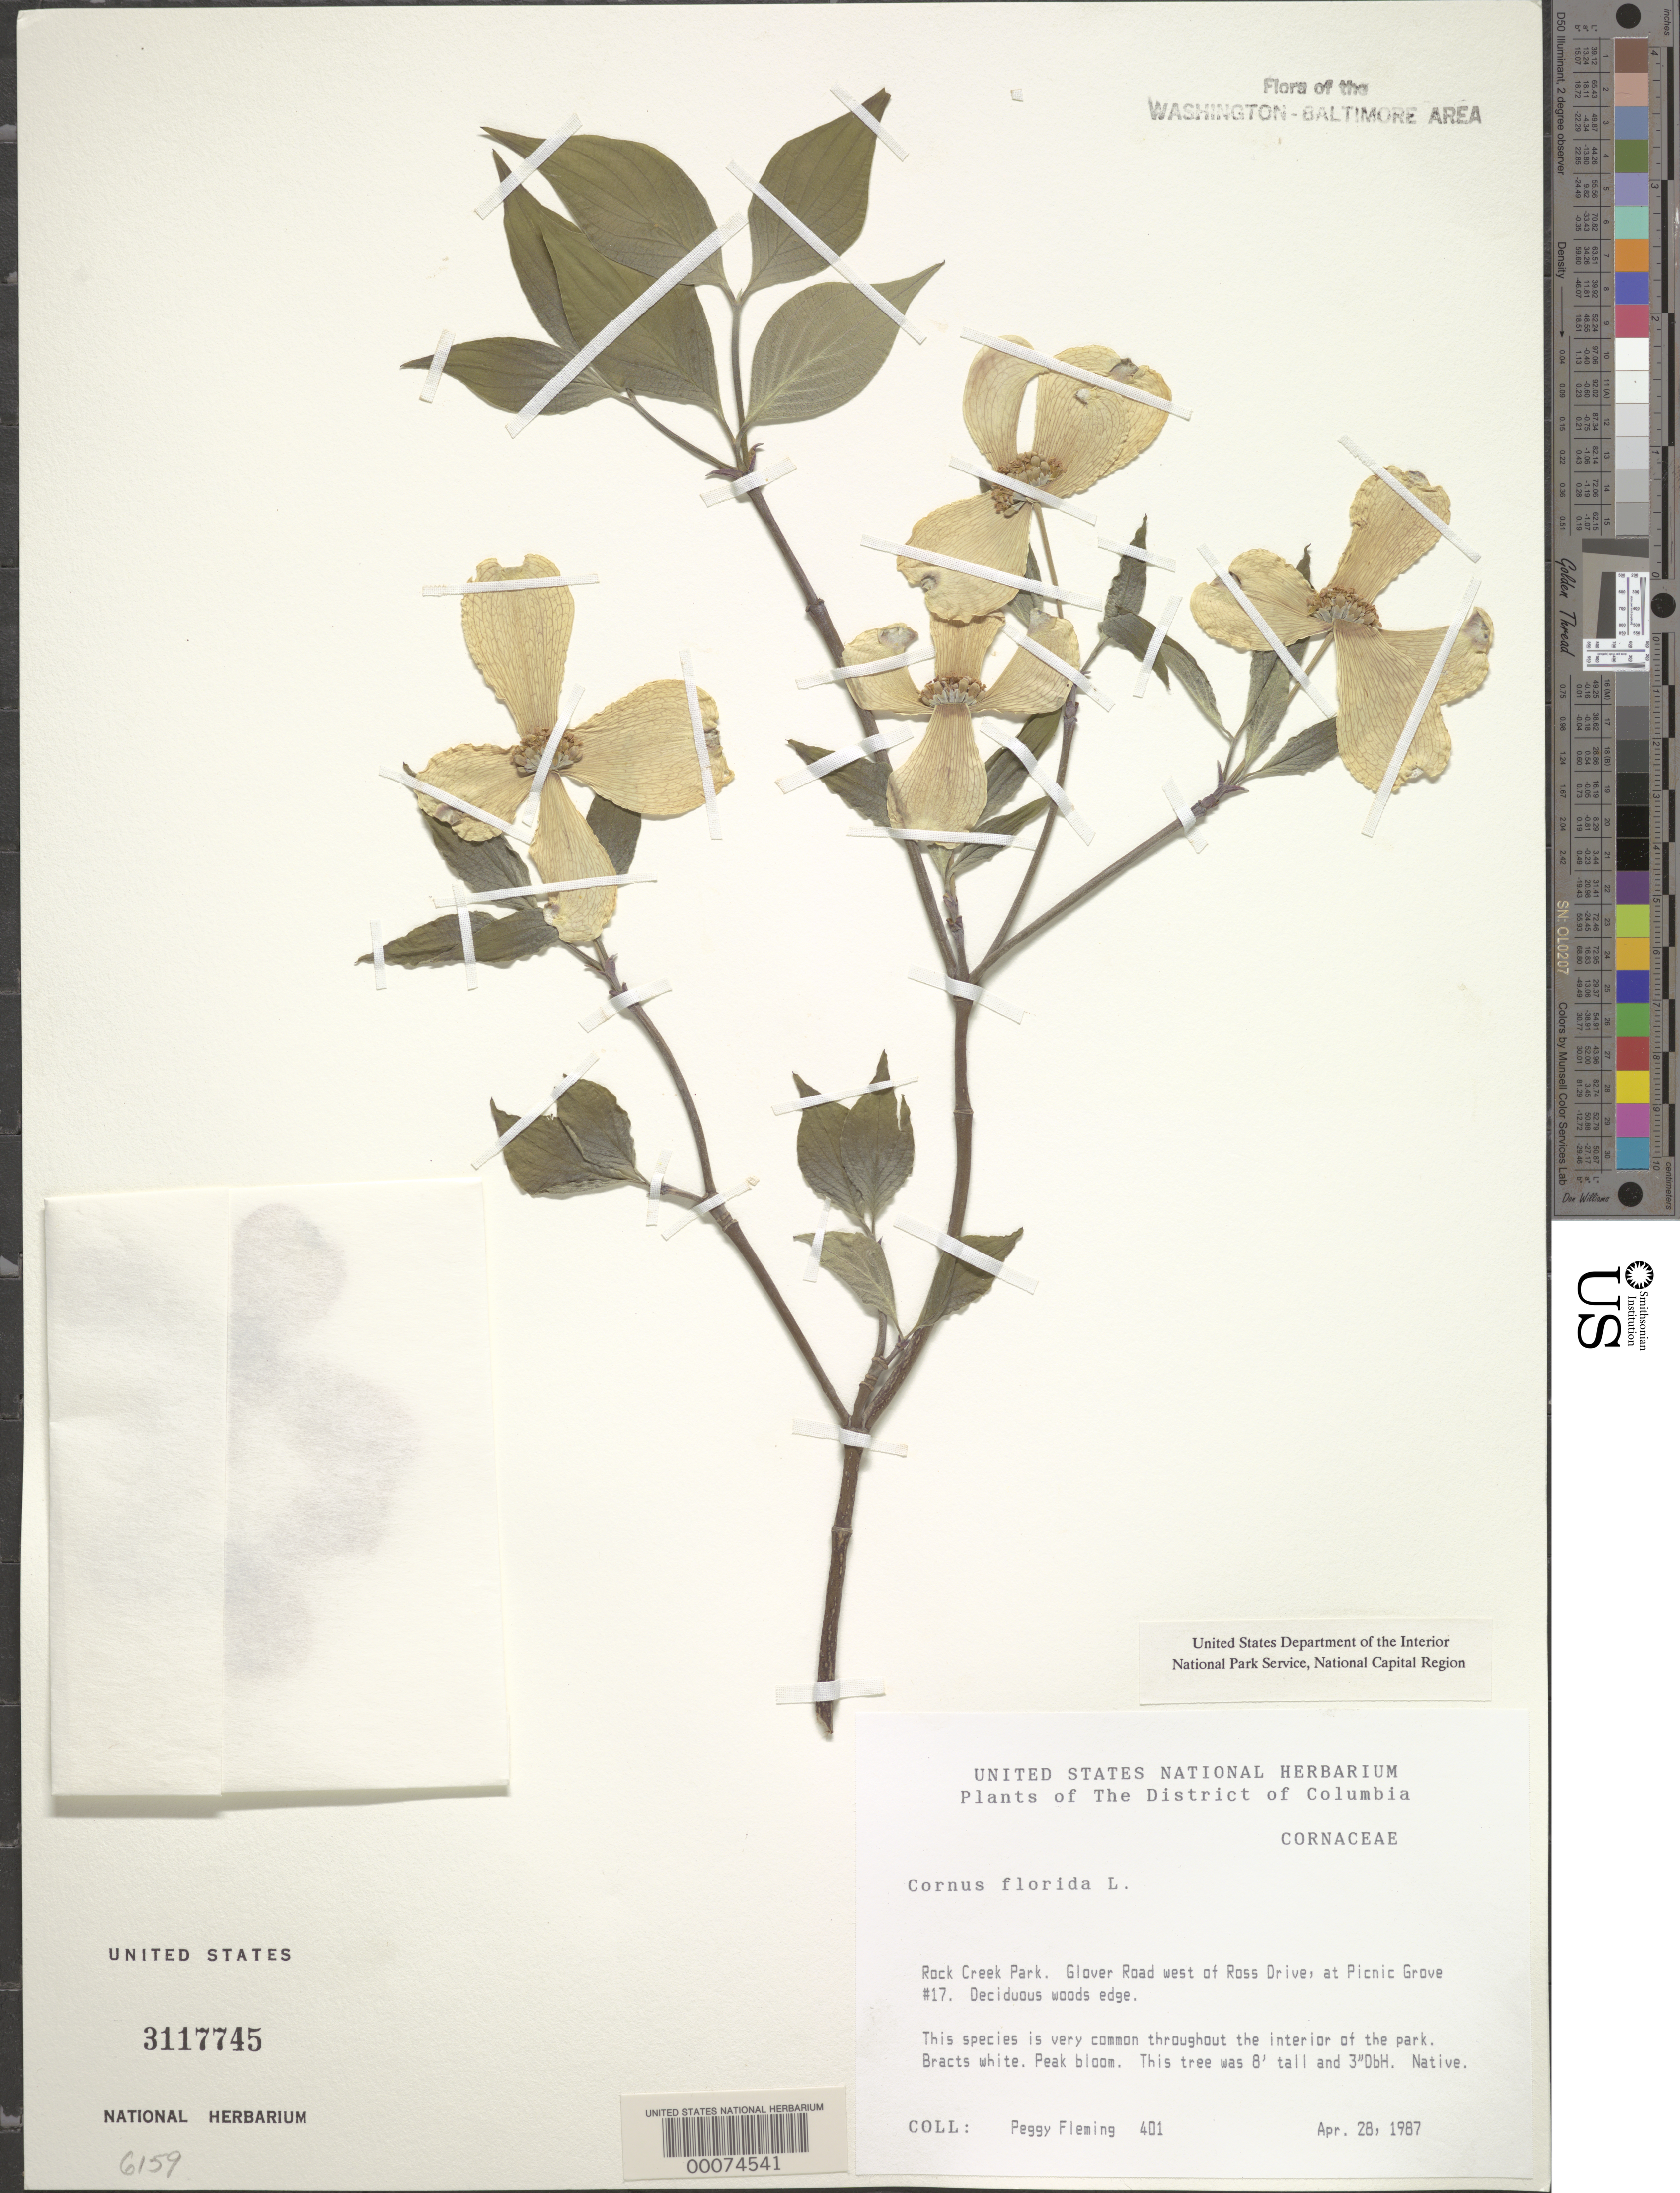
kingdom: Plantae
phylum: Tracheophyta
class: Magnoliopsida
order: Cornales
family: Cornaceae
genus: Cornus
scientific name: Cornus florida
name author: L.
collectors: P. Fleming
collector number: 401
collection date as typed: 28 Apr 1987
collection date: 1987-04-28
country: United States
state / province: District of Columbia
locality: Rock Creek Park. Glover Road west of Ross Drive, at Picnic Grove #17. Rock Creek Park & vicinity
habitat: Deciduous woods edge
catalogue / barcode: US 3117745